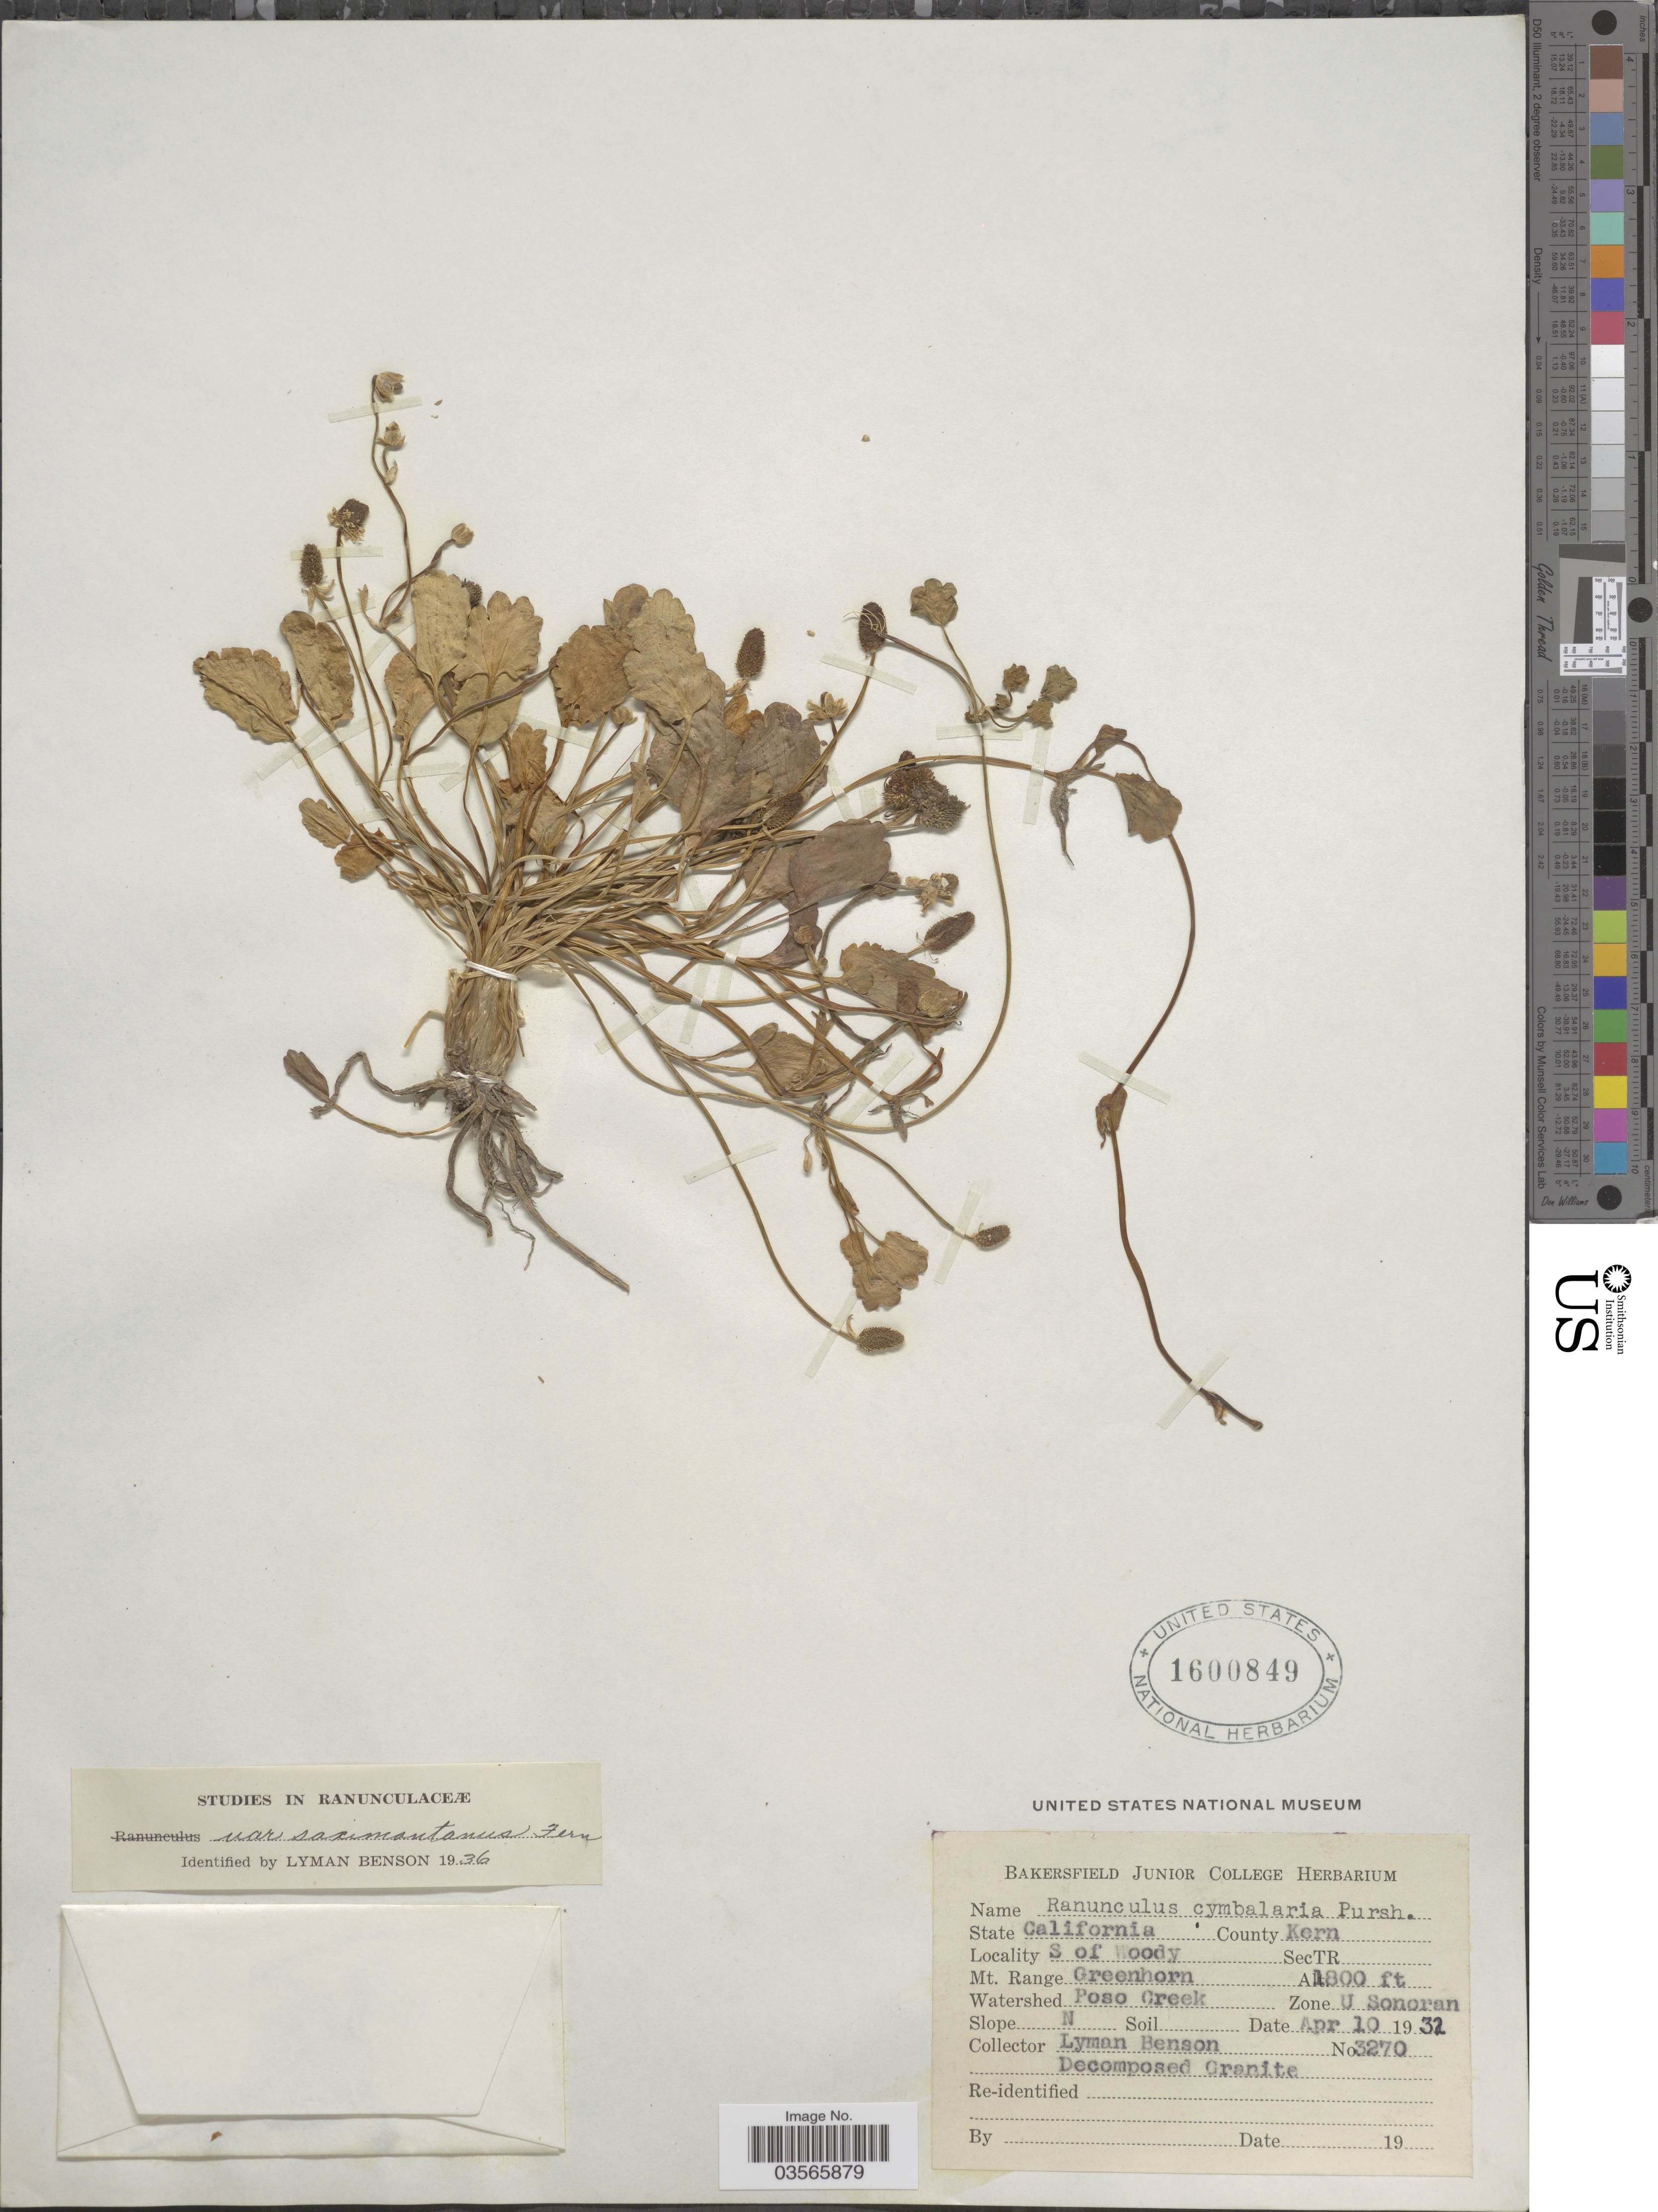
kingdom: Plantae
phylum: Tracheophyta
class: Magnoliopsida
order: Ranunculales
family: Ranunculaceae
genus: Halerpestes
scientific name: Halerpestes cymbalaria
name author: (Pursh) Greene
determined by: Strong, M. T., (US), Smithsonian Institution - National Museum of Natural History (UNITED STATES)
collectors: L. D. Benson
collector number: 3270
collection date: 1932-04-10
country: United States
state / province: California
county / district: Kern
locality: County Kern. S of Woody. Mt. Range Greenhorn. Watershed Poso Creek. Zone U Sonoran. Slope N.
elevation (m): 549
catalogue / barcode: US 1600849